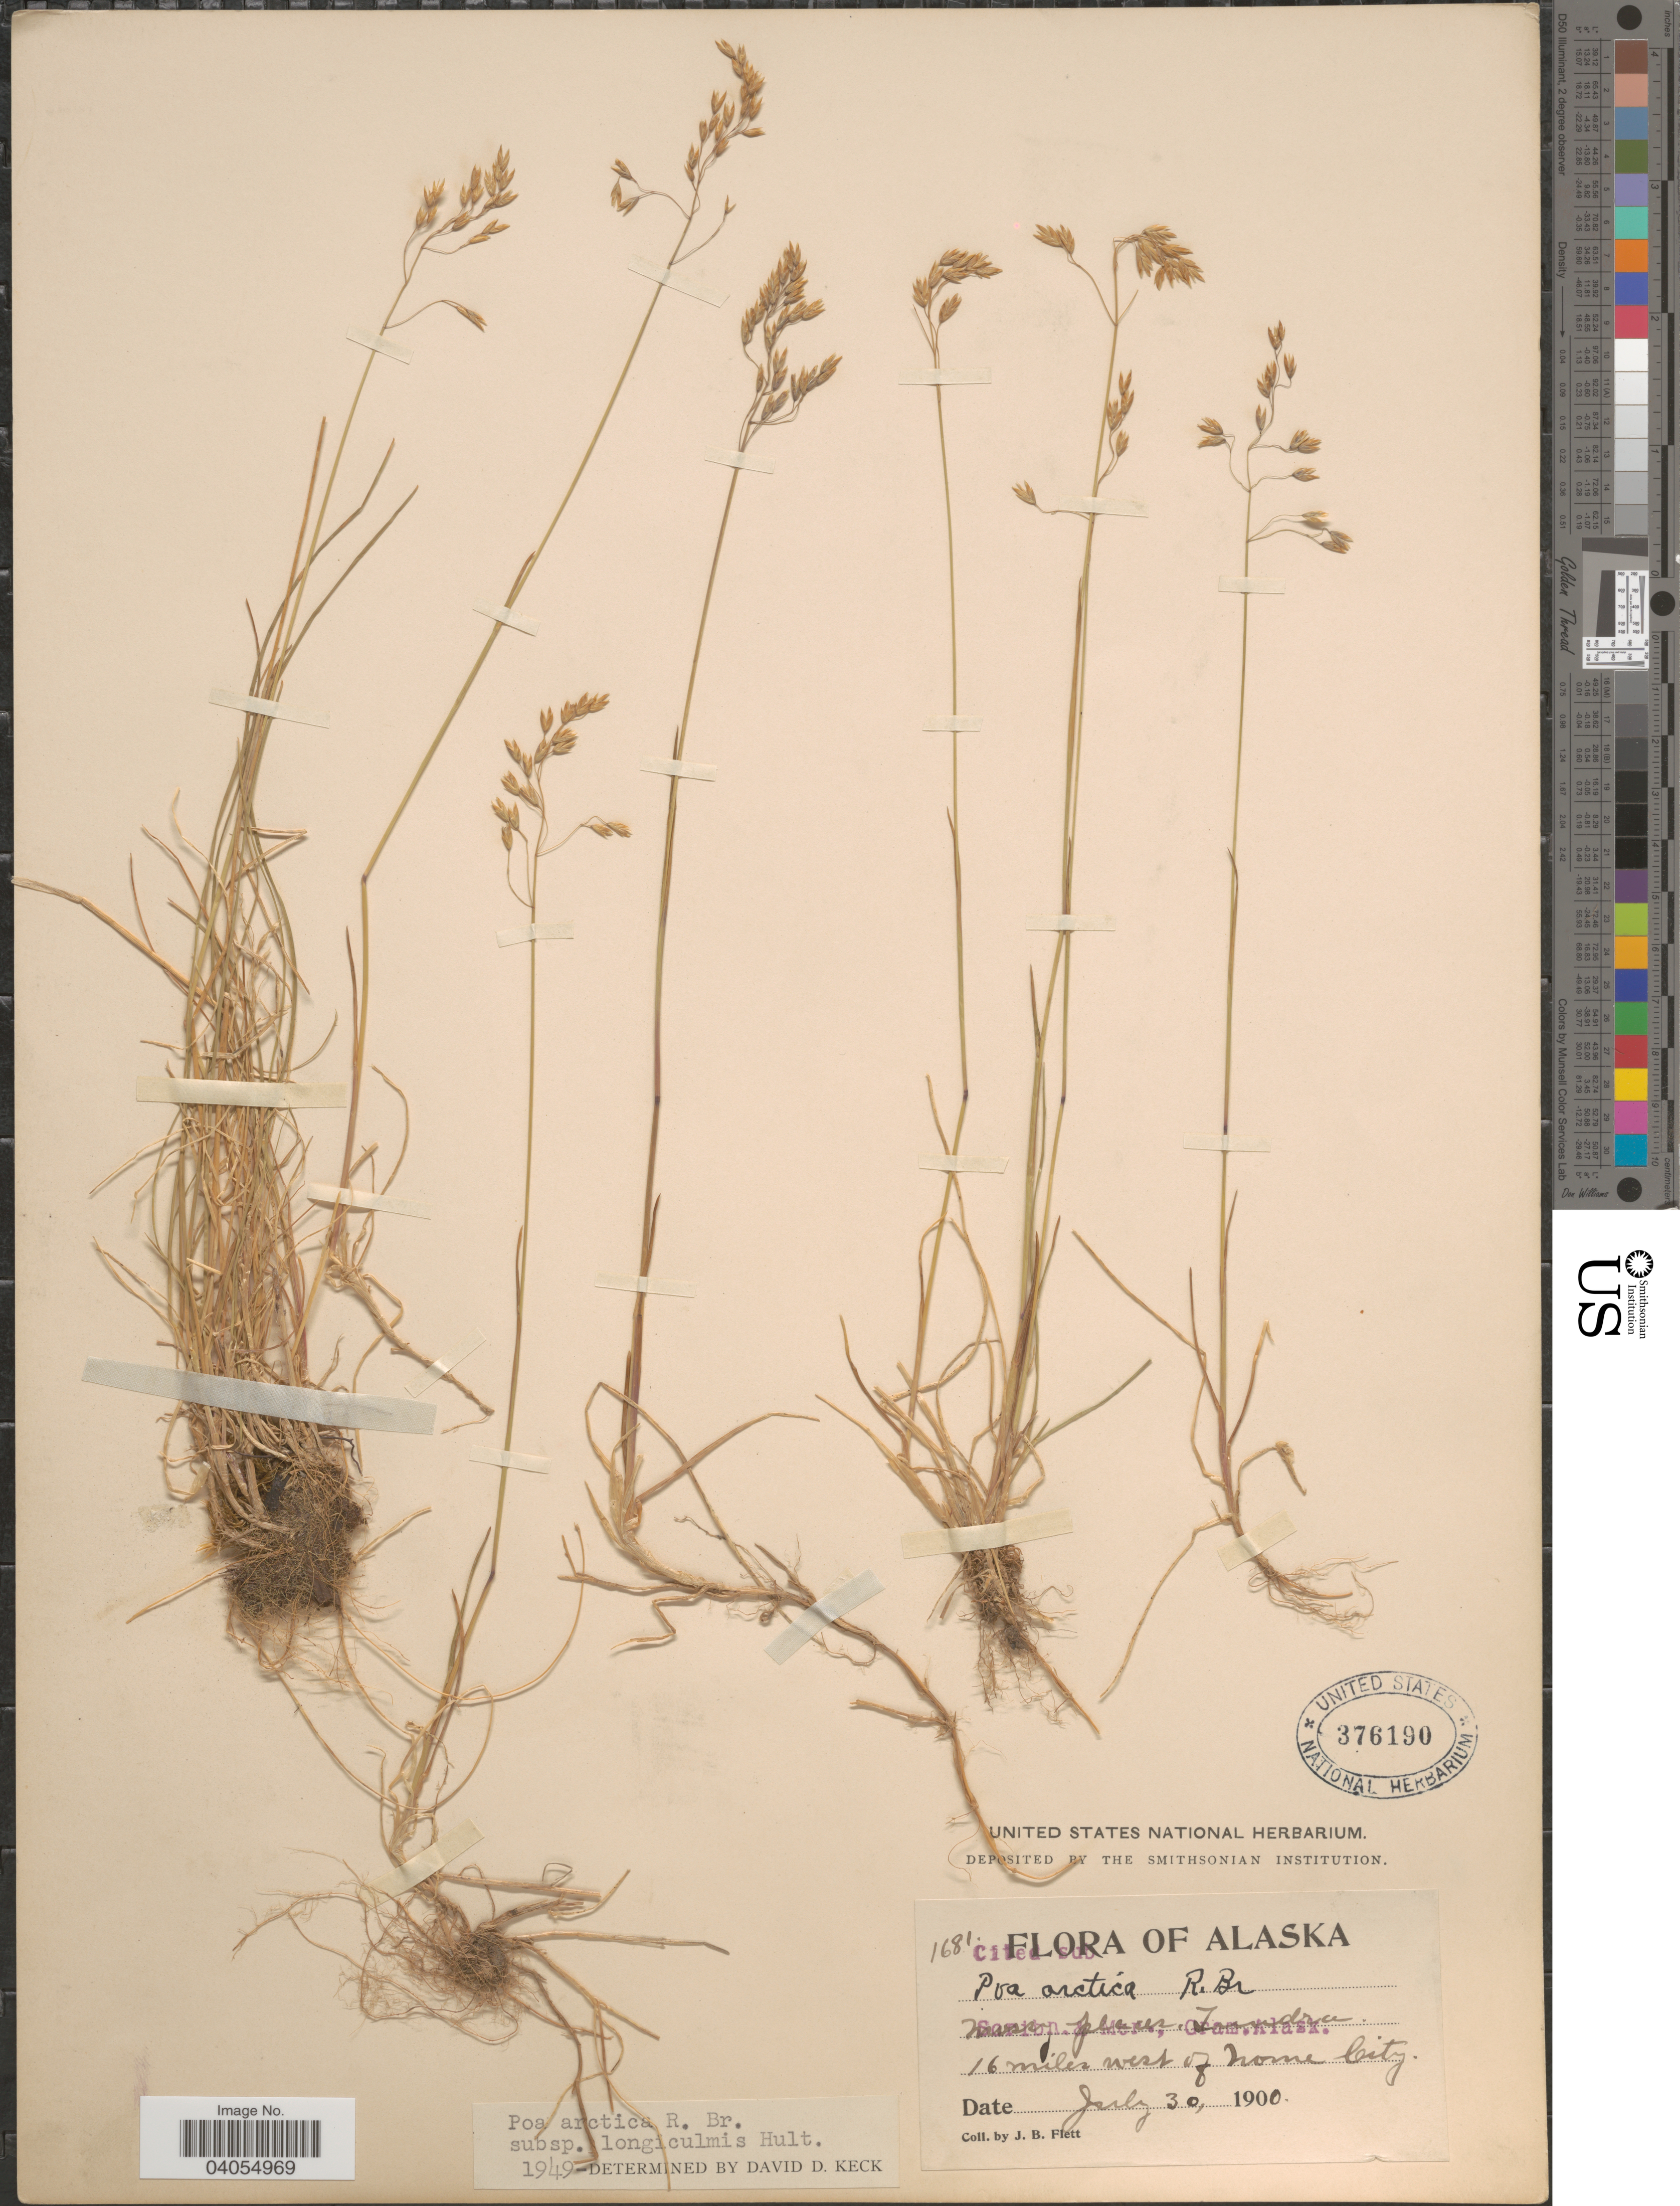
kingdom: Plantae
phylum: Tracheophyta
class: Liliopsida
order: Poales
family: Poaceae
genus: Poa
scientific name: Poa arctica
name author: R. Br.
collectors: J. Flett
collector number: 1681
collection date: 1900-07-30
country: United States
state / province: Alaska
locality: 16 miles west of Nome City.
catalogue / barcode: US 376190